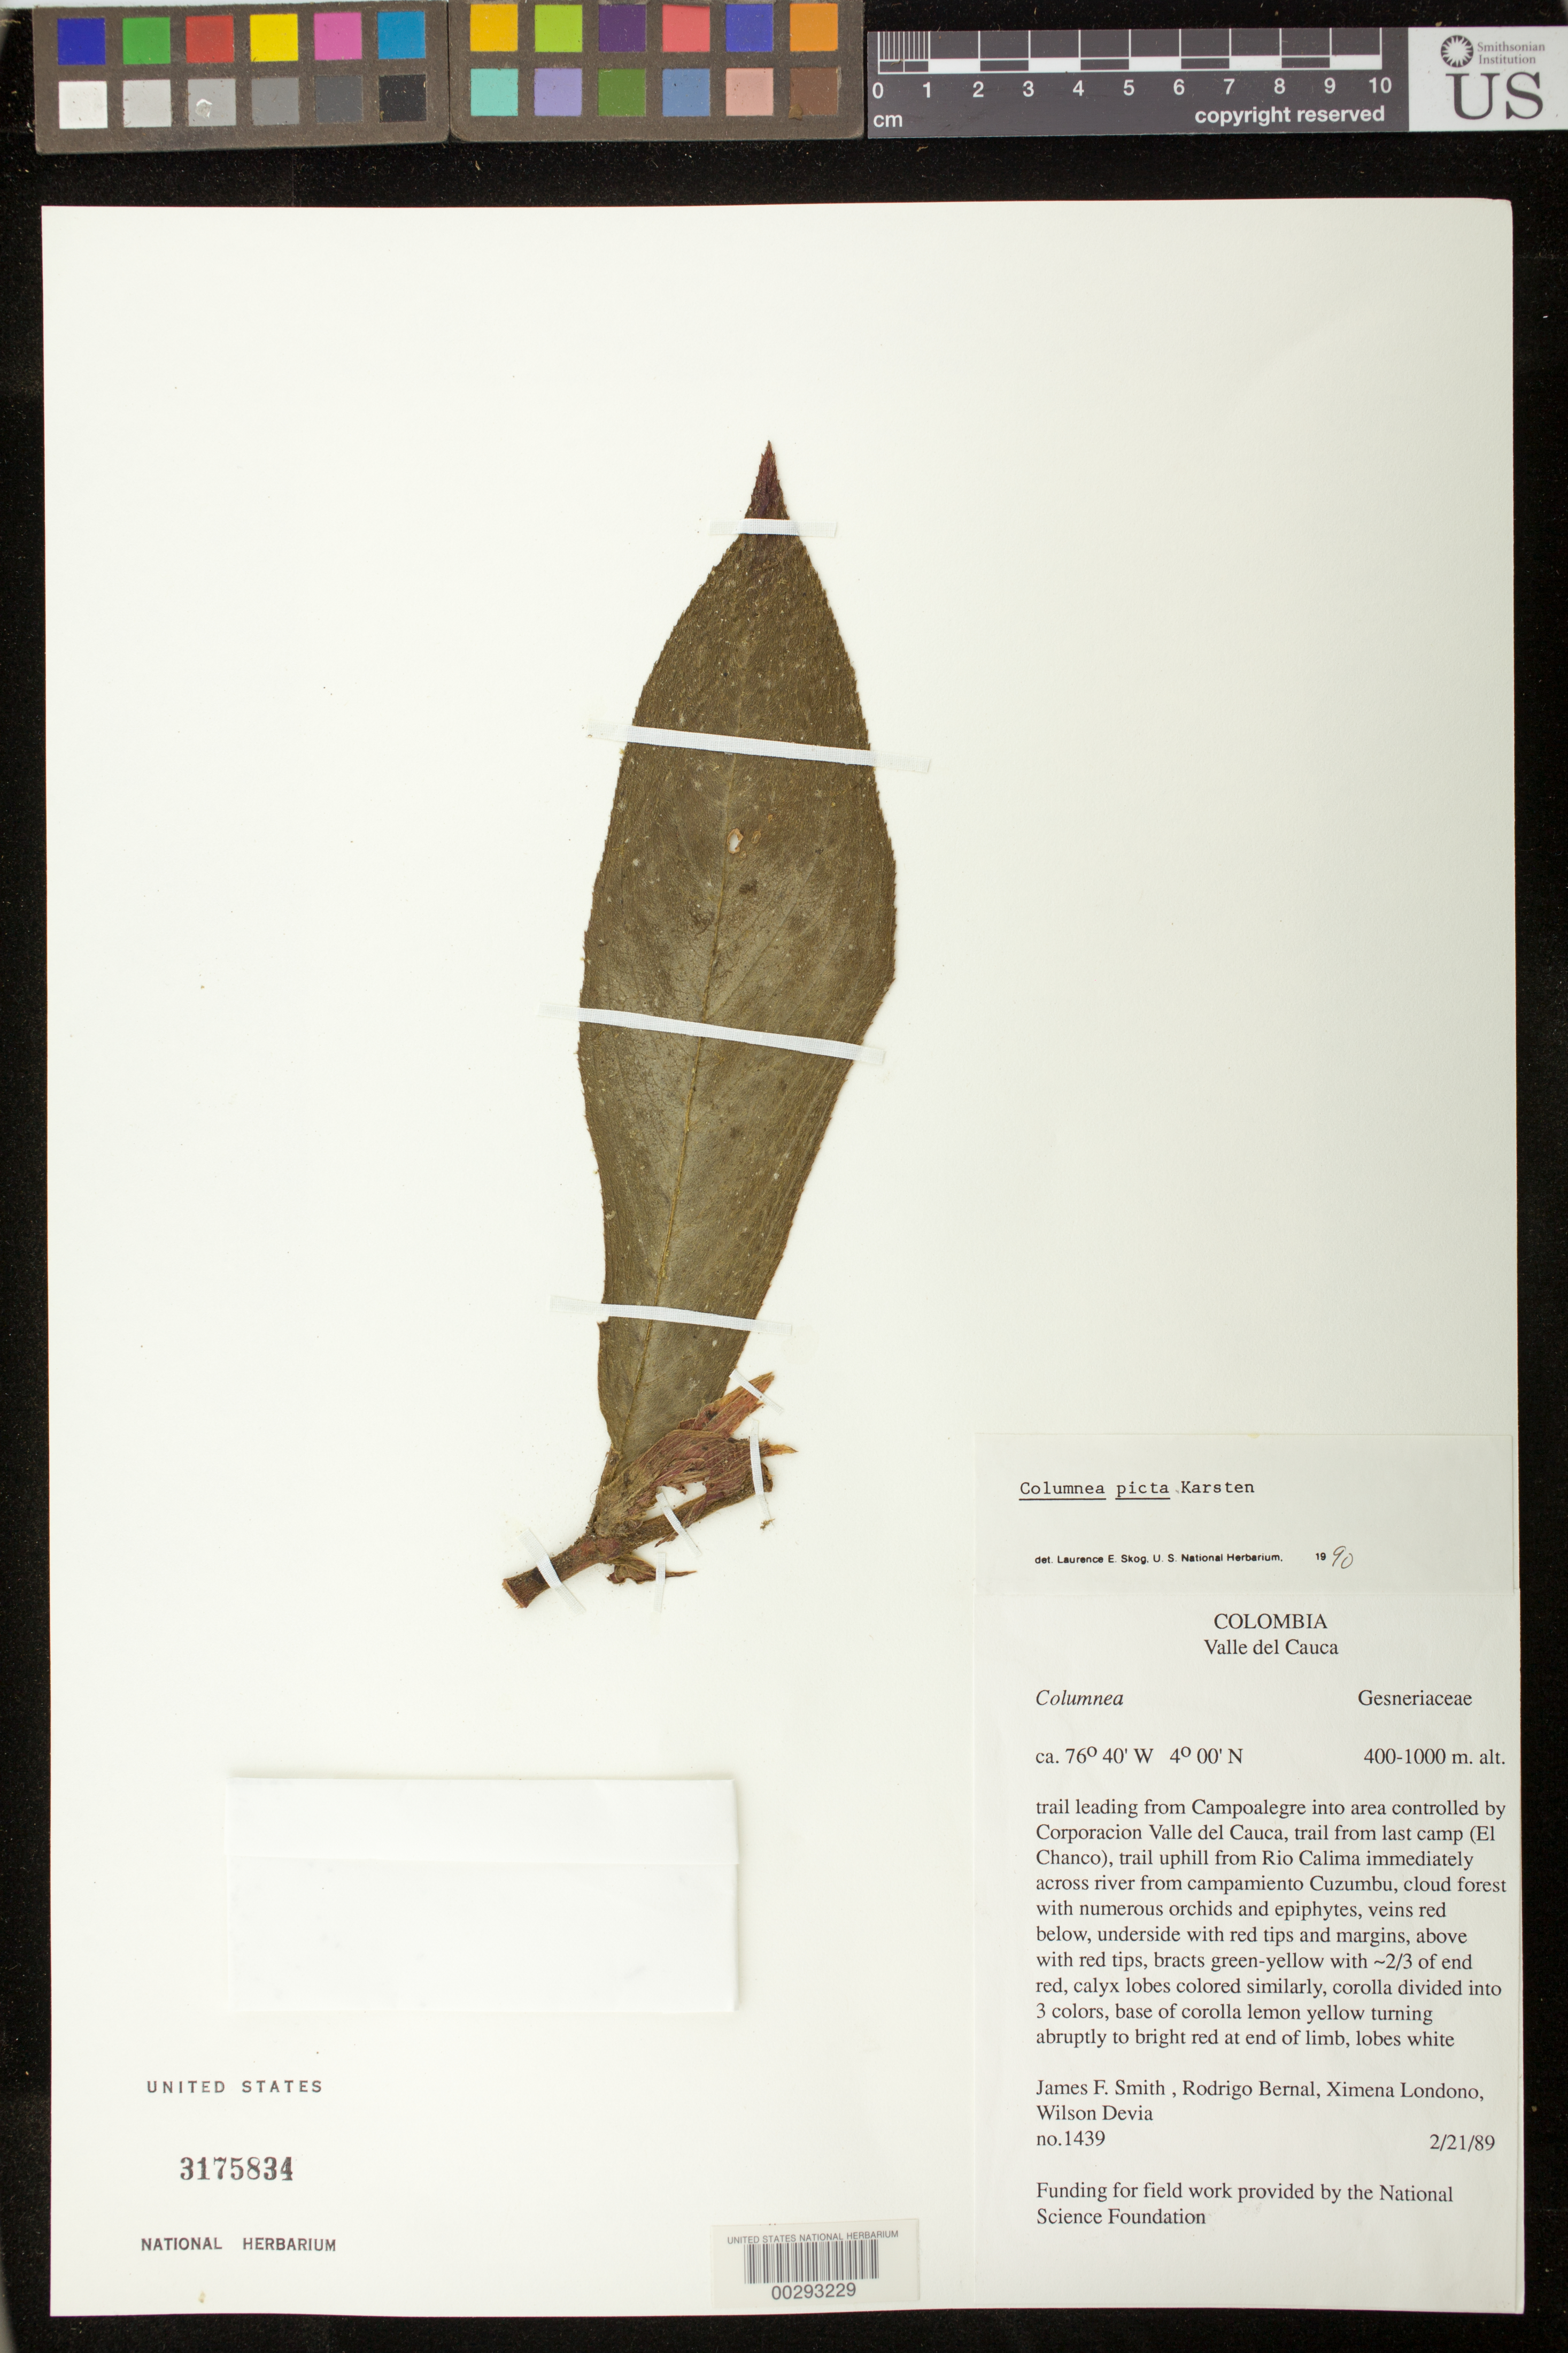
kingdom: Plantae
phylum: Tracheophyta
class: Magnoliopsida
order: Lamiales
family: Gesneriaceae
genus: Columnea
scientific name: Columnea karsteniana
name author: Singh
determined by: Skog, Laurence E.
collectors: J. Smith, R. Bernal, X. Londoño & W. Devia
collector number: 1439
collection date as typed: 21 Feb 1989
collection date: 1989-02-21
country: Colombia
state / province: Valle del Cauca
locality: From Campoalegre in area of Corporacion Valle del Cauca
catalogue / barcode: US 3175834